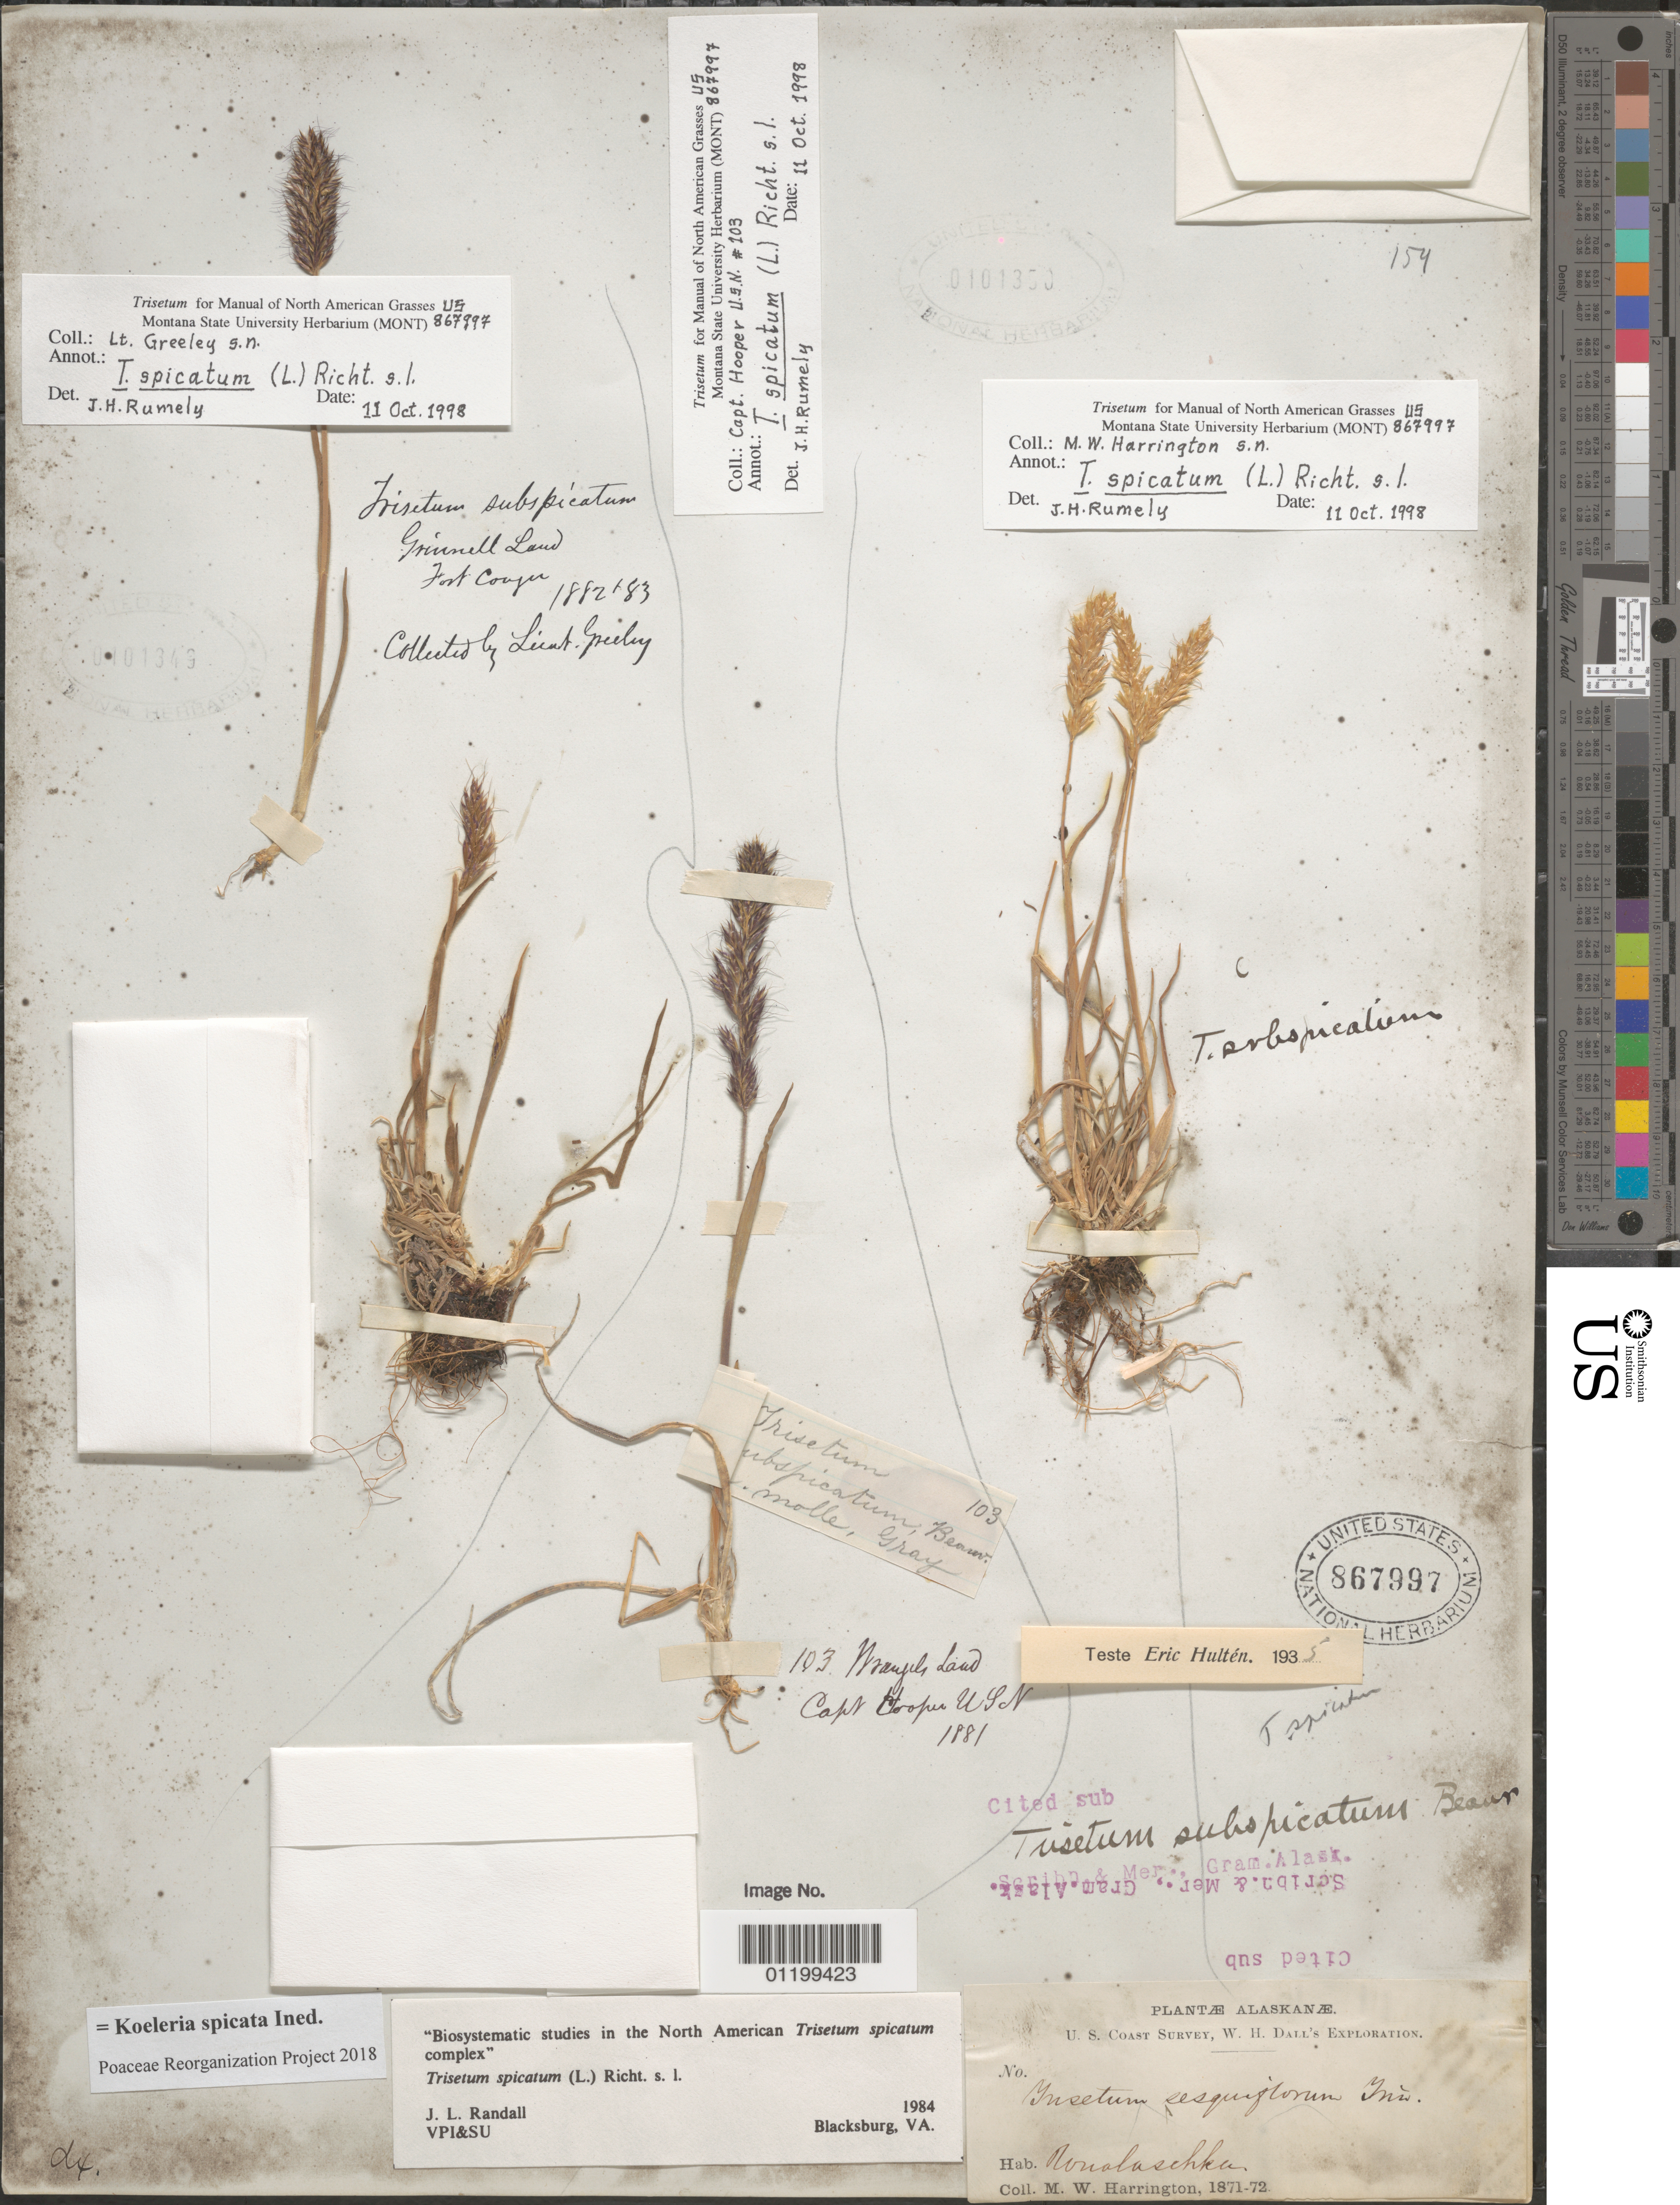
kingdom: Plantae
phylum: Tracheophyta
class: Liliopsida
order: Poales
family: Poaceae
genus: Koeleria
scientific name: Koeleria spicata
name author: (L.) Barberá et al.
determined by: Poaceae Reorganization Project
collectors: M. W. Harrington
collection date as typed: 1871 to -- --- 1872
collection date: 1871/1872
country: United States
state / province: Alaska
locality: Unalaska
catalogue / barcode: US 867997